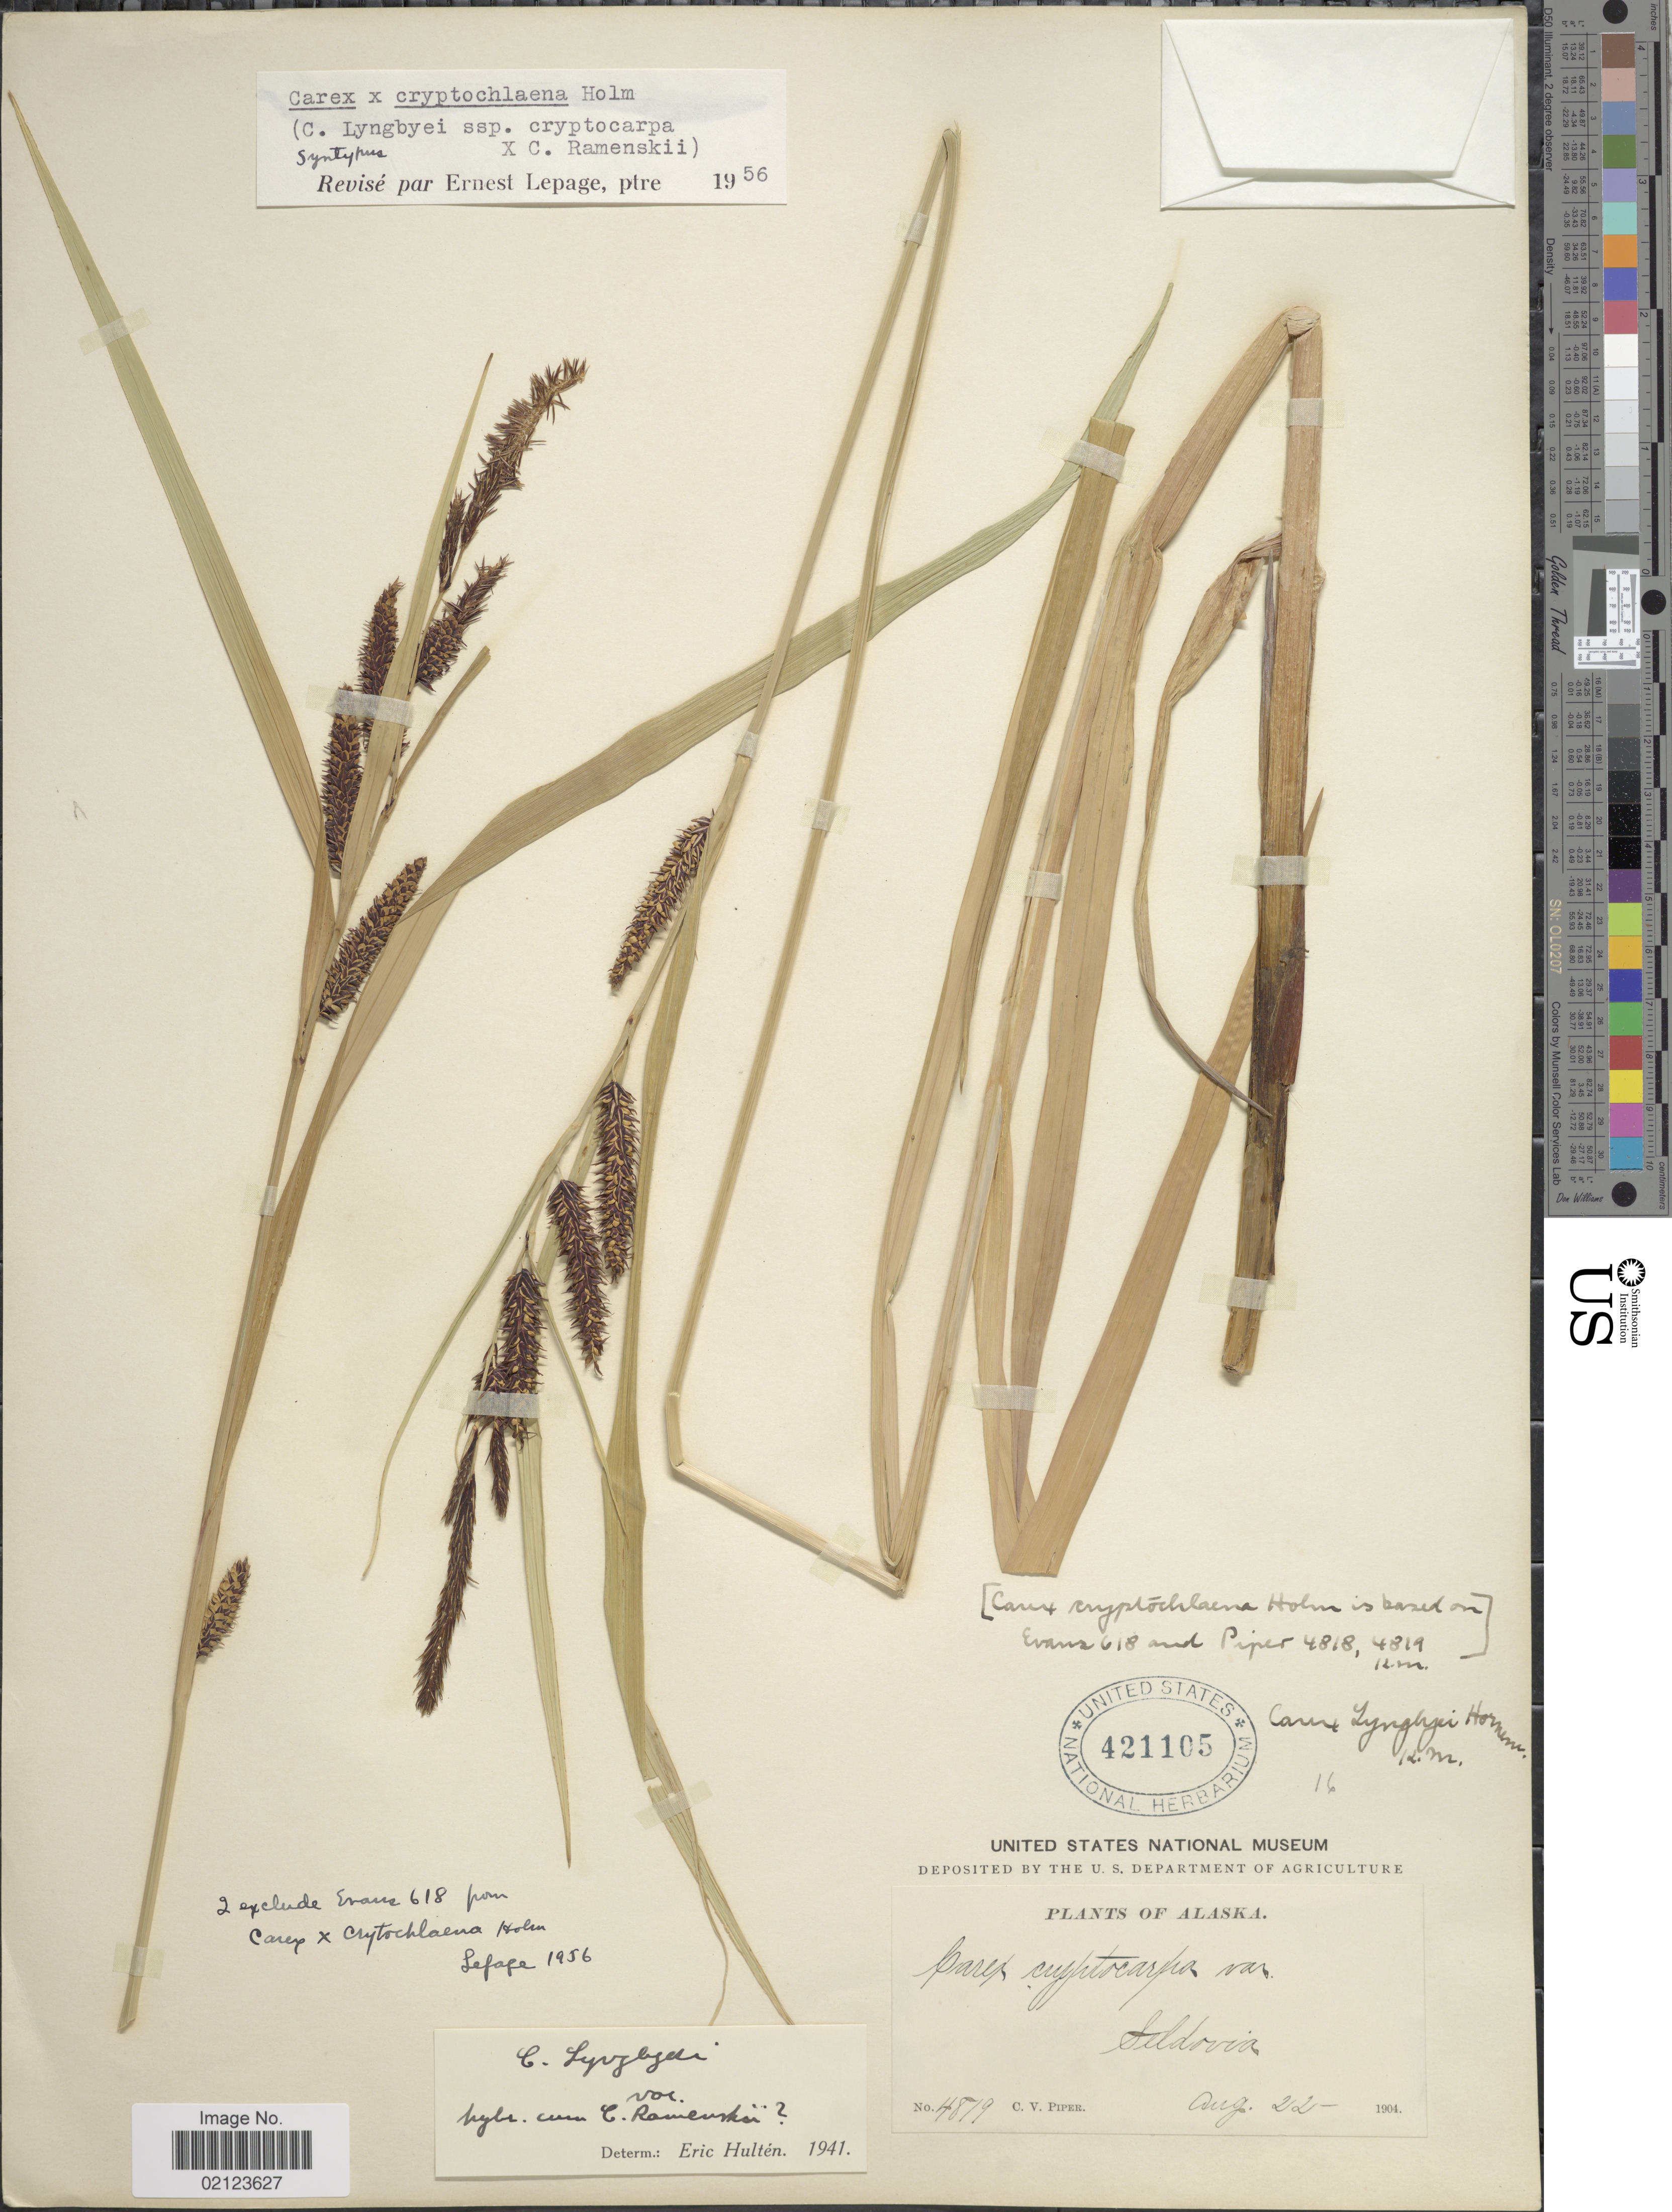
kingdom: Plantae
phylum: Tracheophyta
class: Liliopsida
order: Poales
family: Cyperaceae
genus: Carex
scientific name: Carex lyngbyei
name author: Hornem.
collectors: C. V. Piper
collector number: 4819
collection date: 1904-08-22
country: United States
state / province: Alaska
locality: Seldovia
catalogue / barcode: US 421105